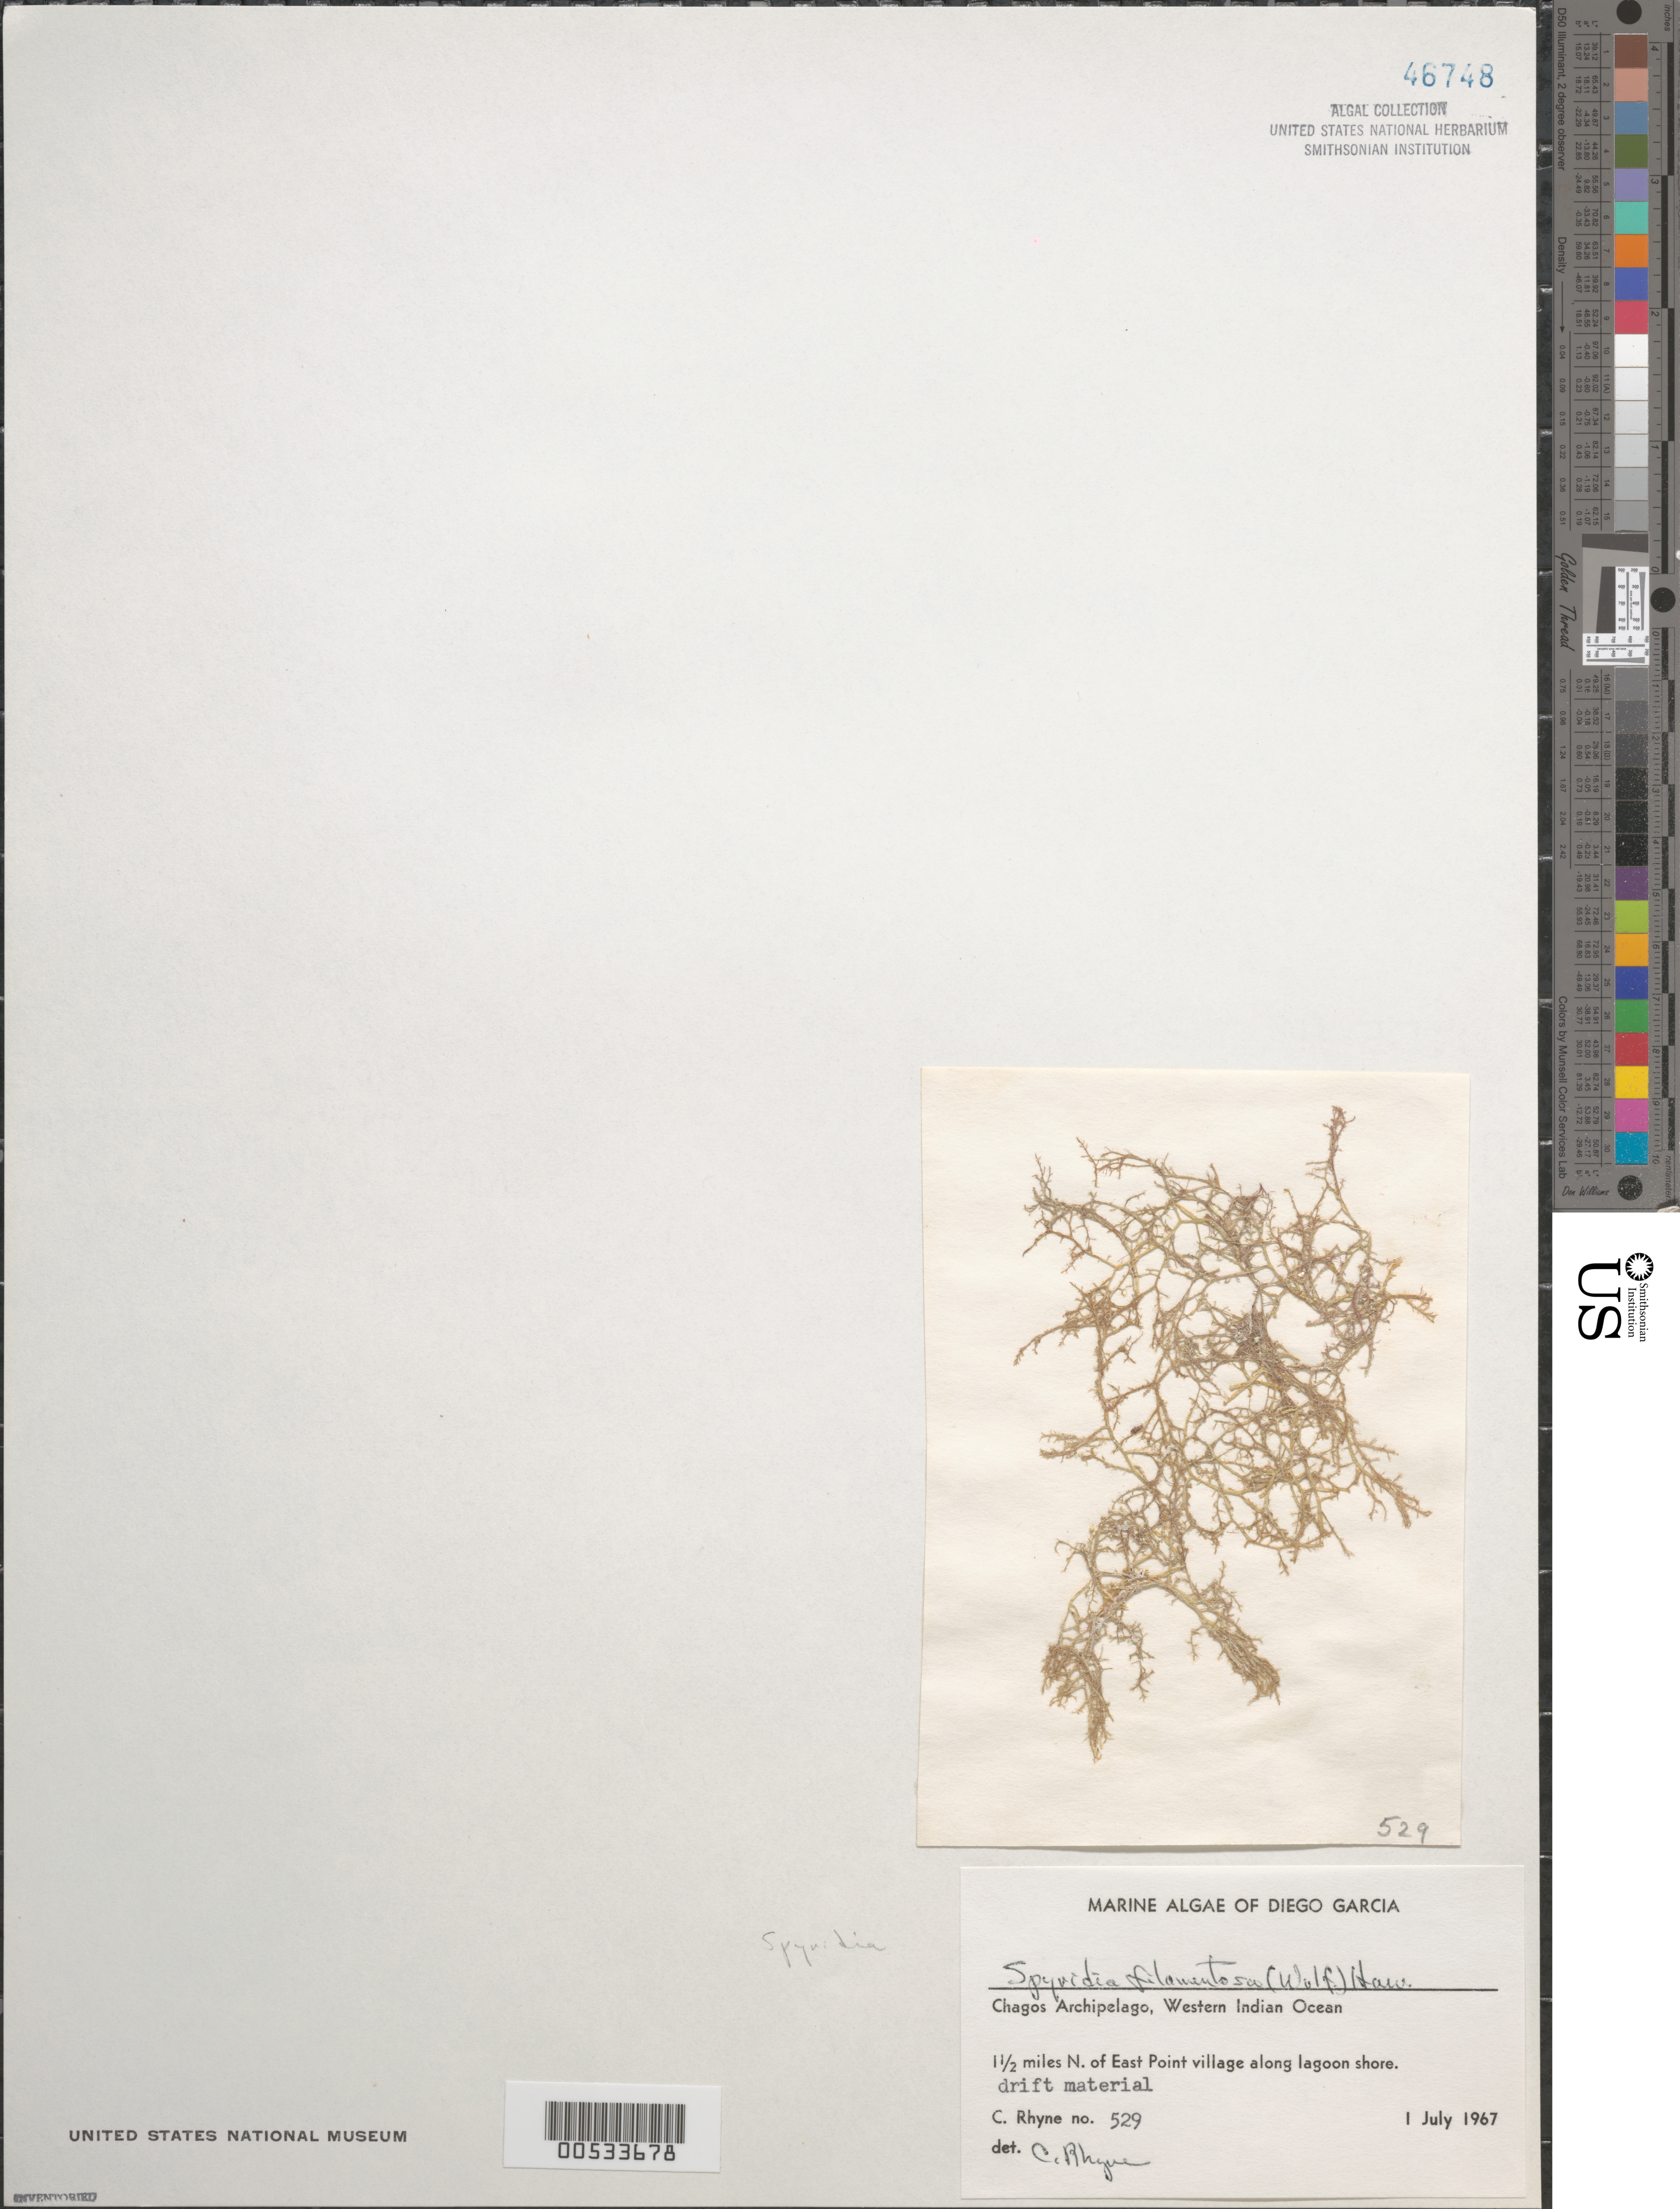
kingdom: Plantae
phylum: Rhodophyta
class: Florideophyceae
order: Ceramiales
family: Spyridiaceae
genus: Spyridia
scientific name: Spyridia filamentosa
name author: (Wulfen) Harv.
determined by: Rhyne, C. F.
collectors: C. Rhyne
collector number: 529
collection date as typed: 01 Jul 1967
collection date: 1967-07-01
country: British Indian Ocean Territory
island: Diego Garcia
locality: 1.5 miles north of East Point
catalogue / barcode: US 46748